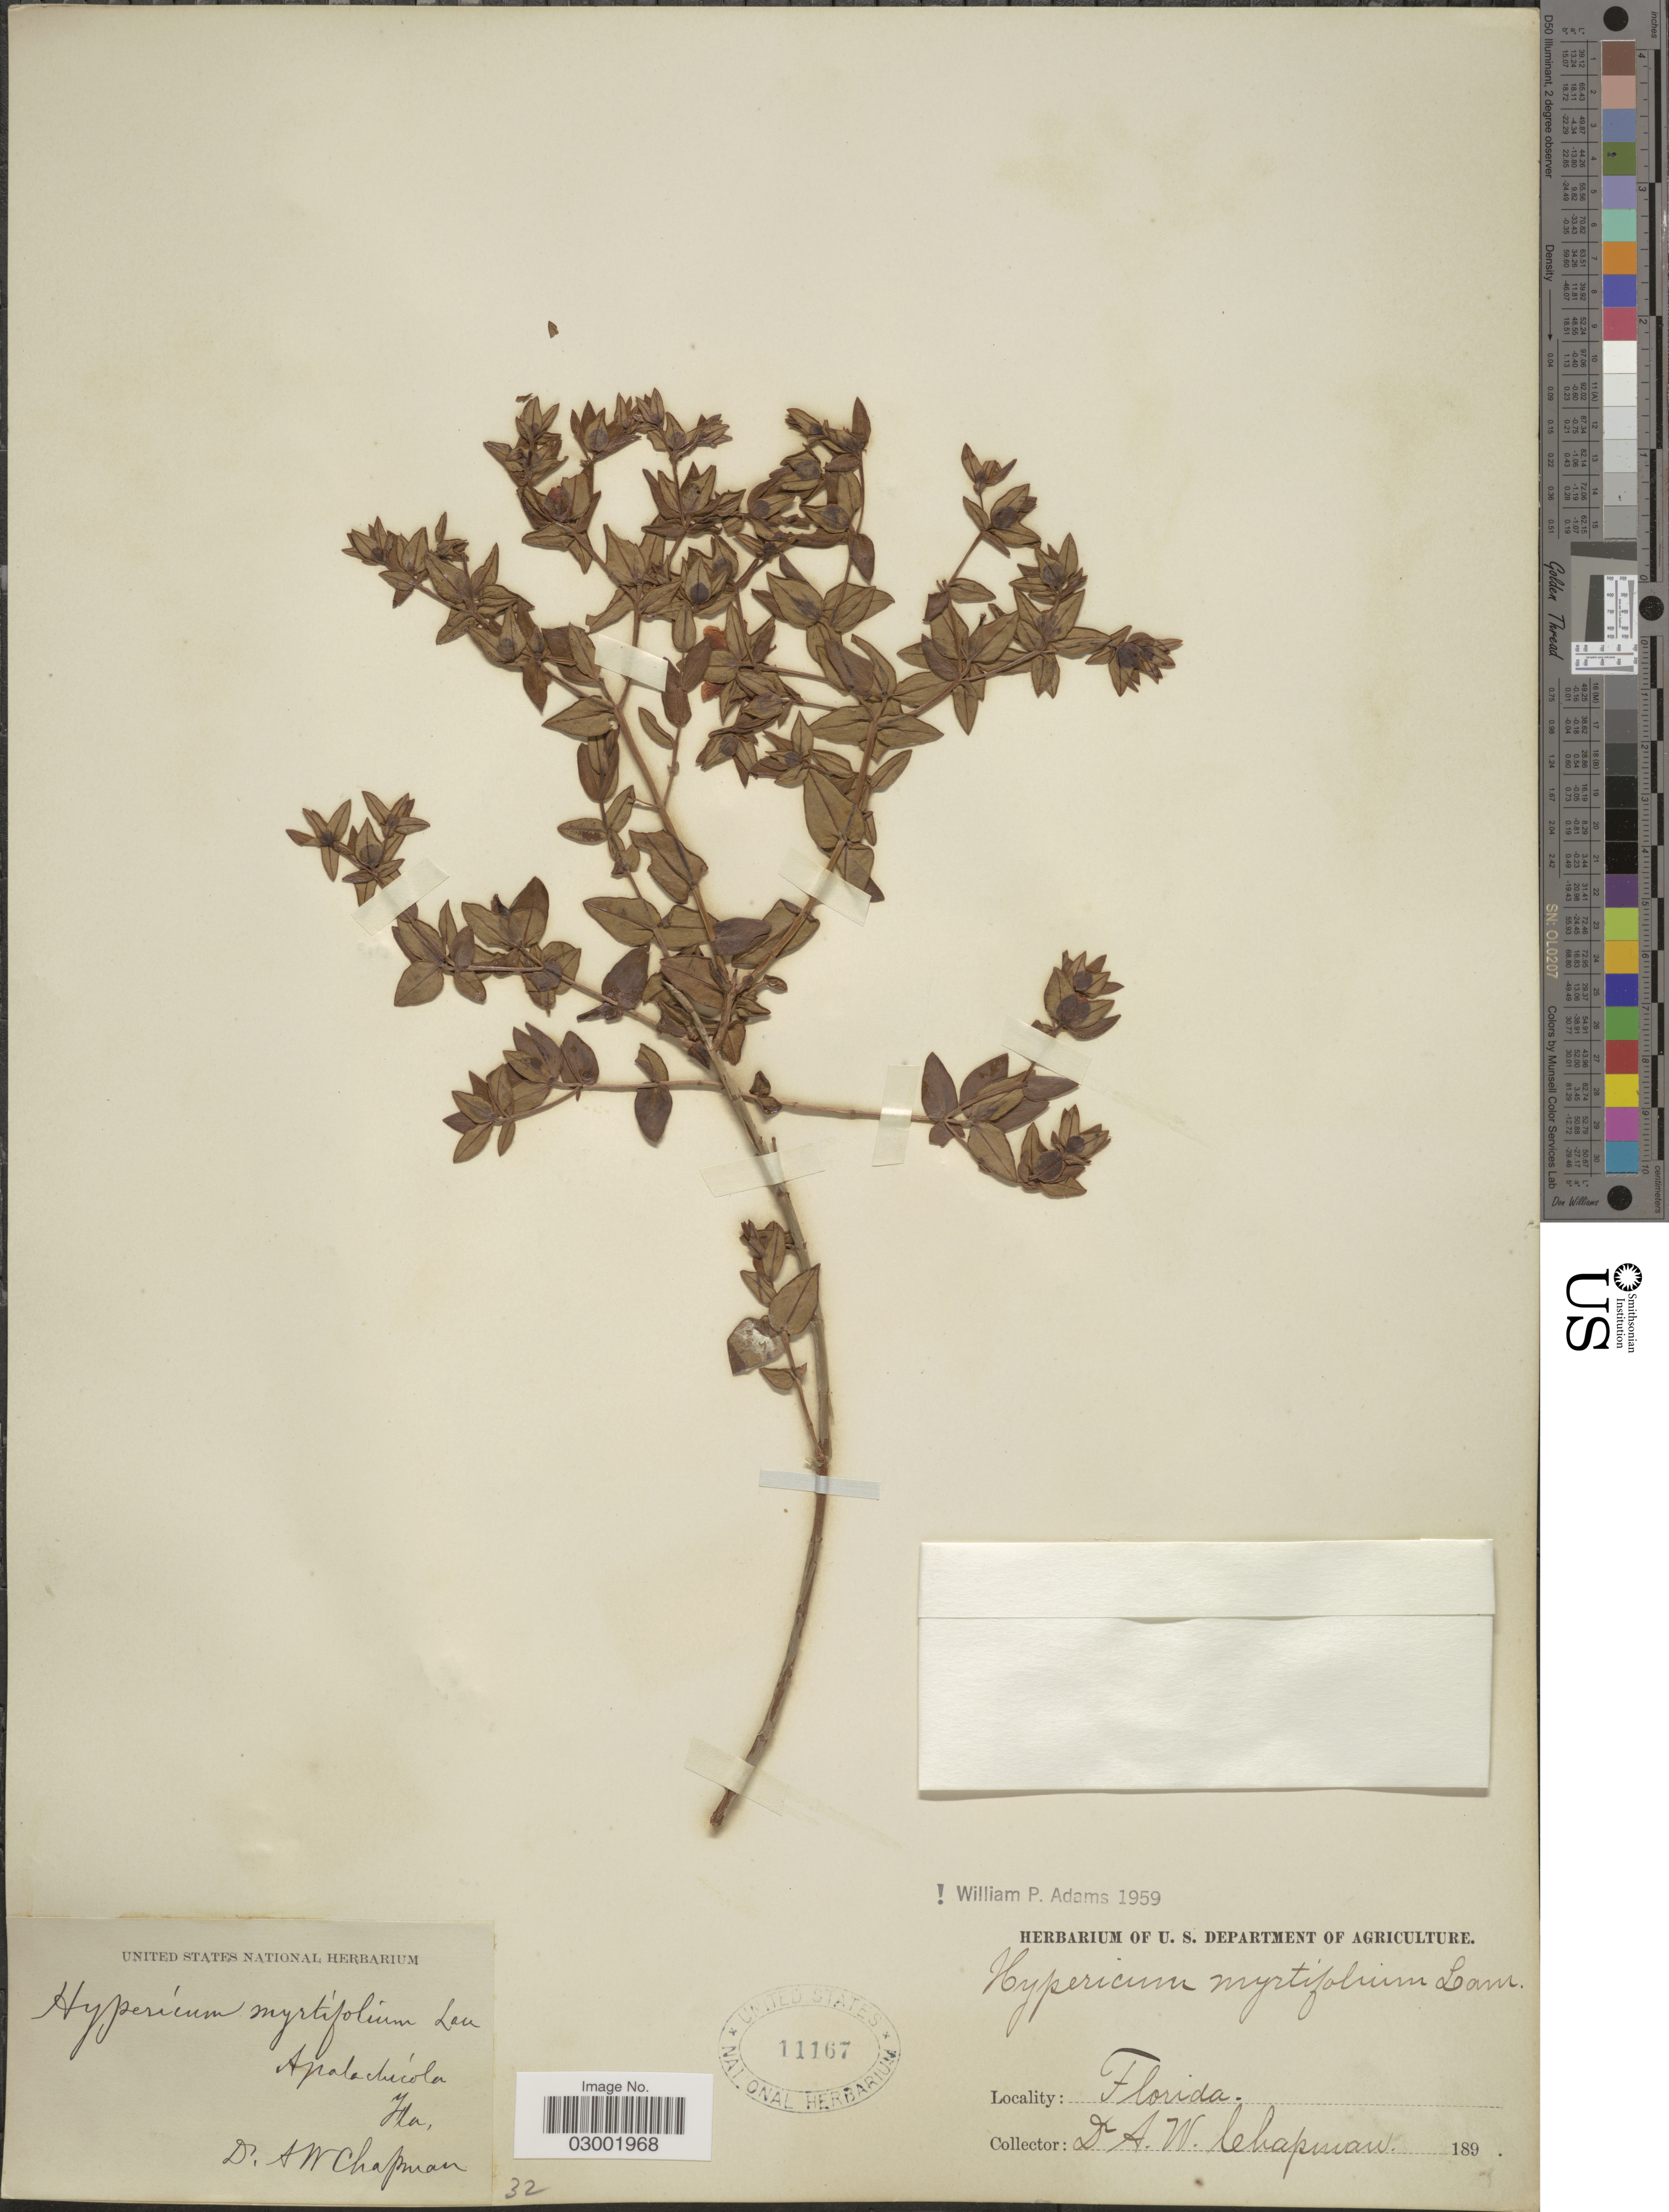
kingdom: Plantae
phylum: Tracheophyta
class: Magnoliopsida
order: Malpighiales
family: Hypericaceae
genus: Hypericum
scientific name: Hypericum myrtifolium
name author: Lam.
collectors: A. W. Chapman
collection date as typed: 189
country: United States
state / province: Florida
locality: Apalachicola.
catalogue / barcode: US 11167